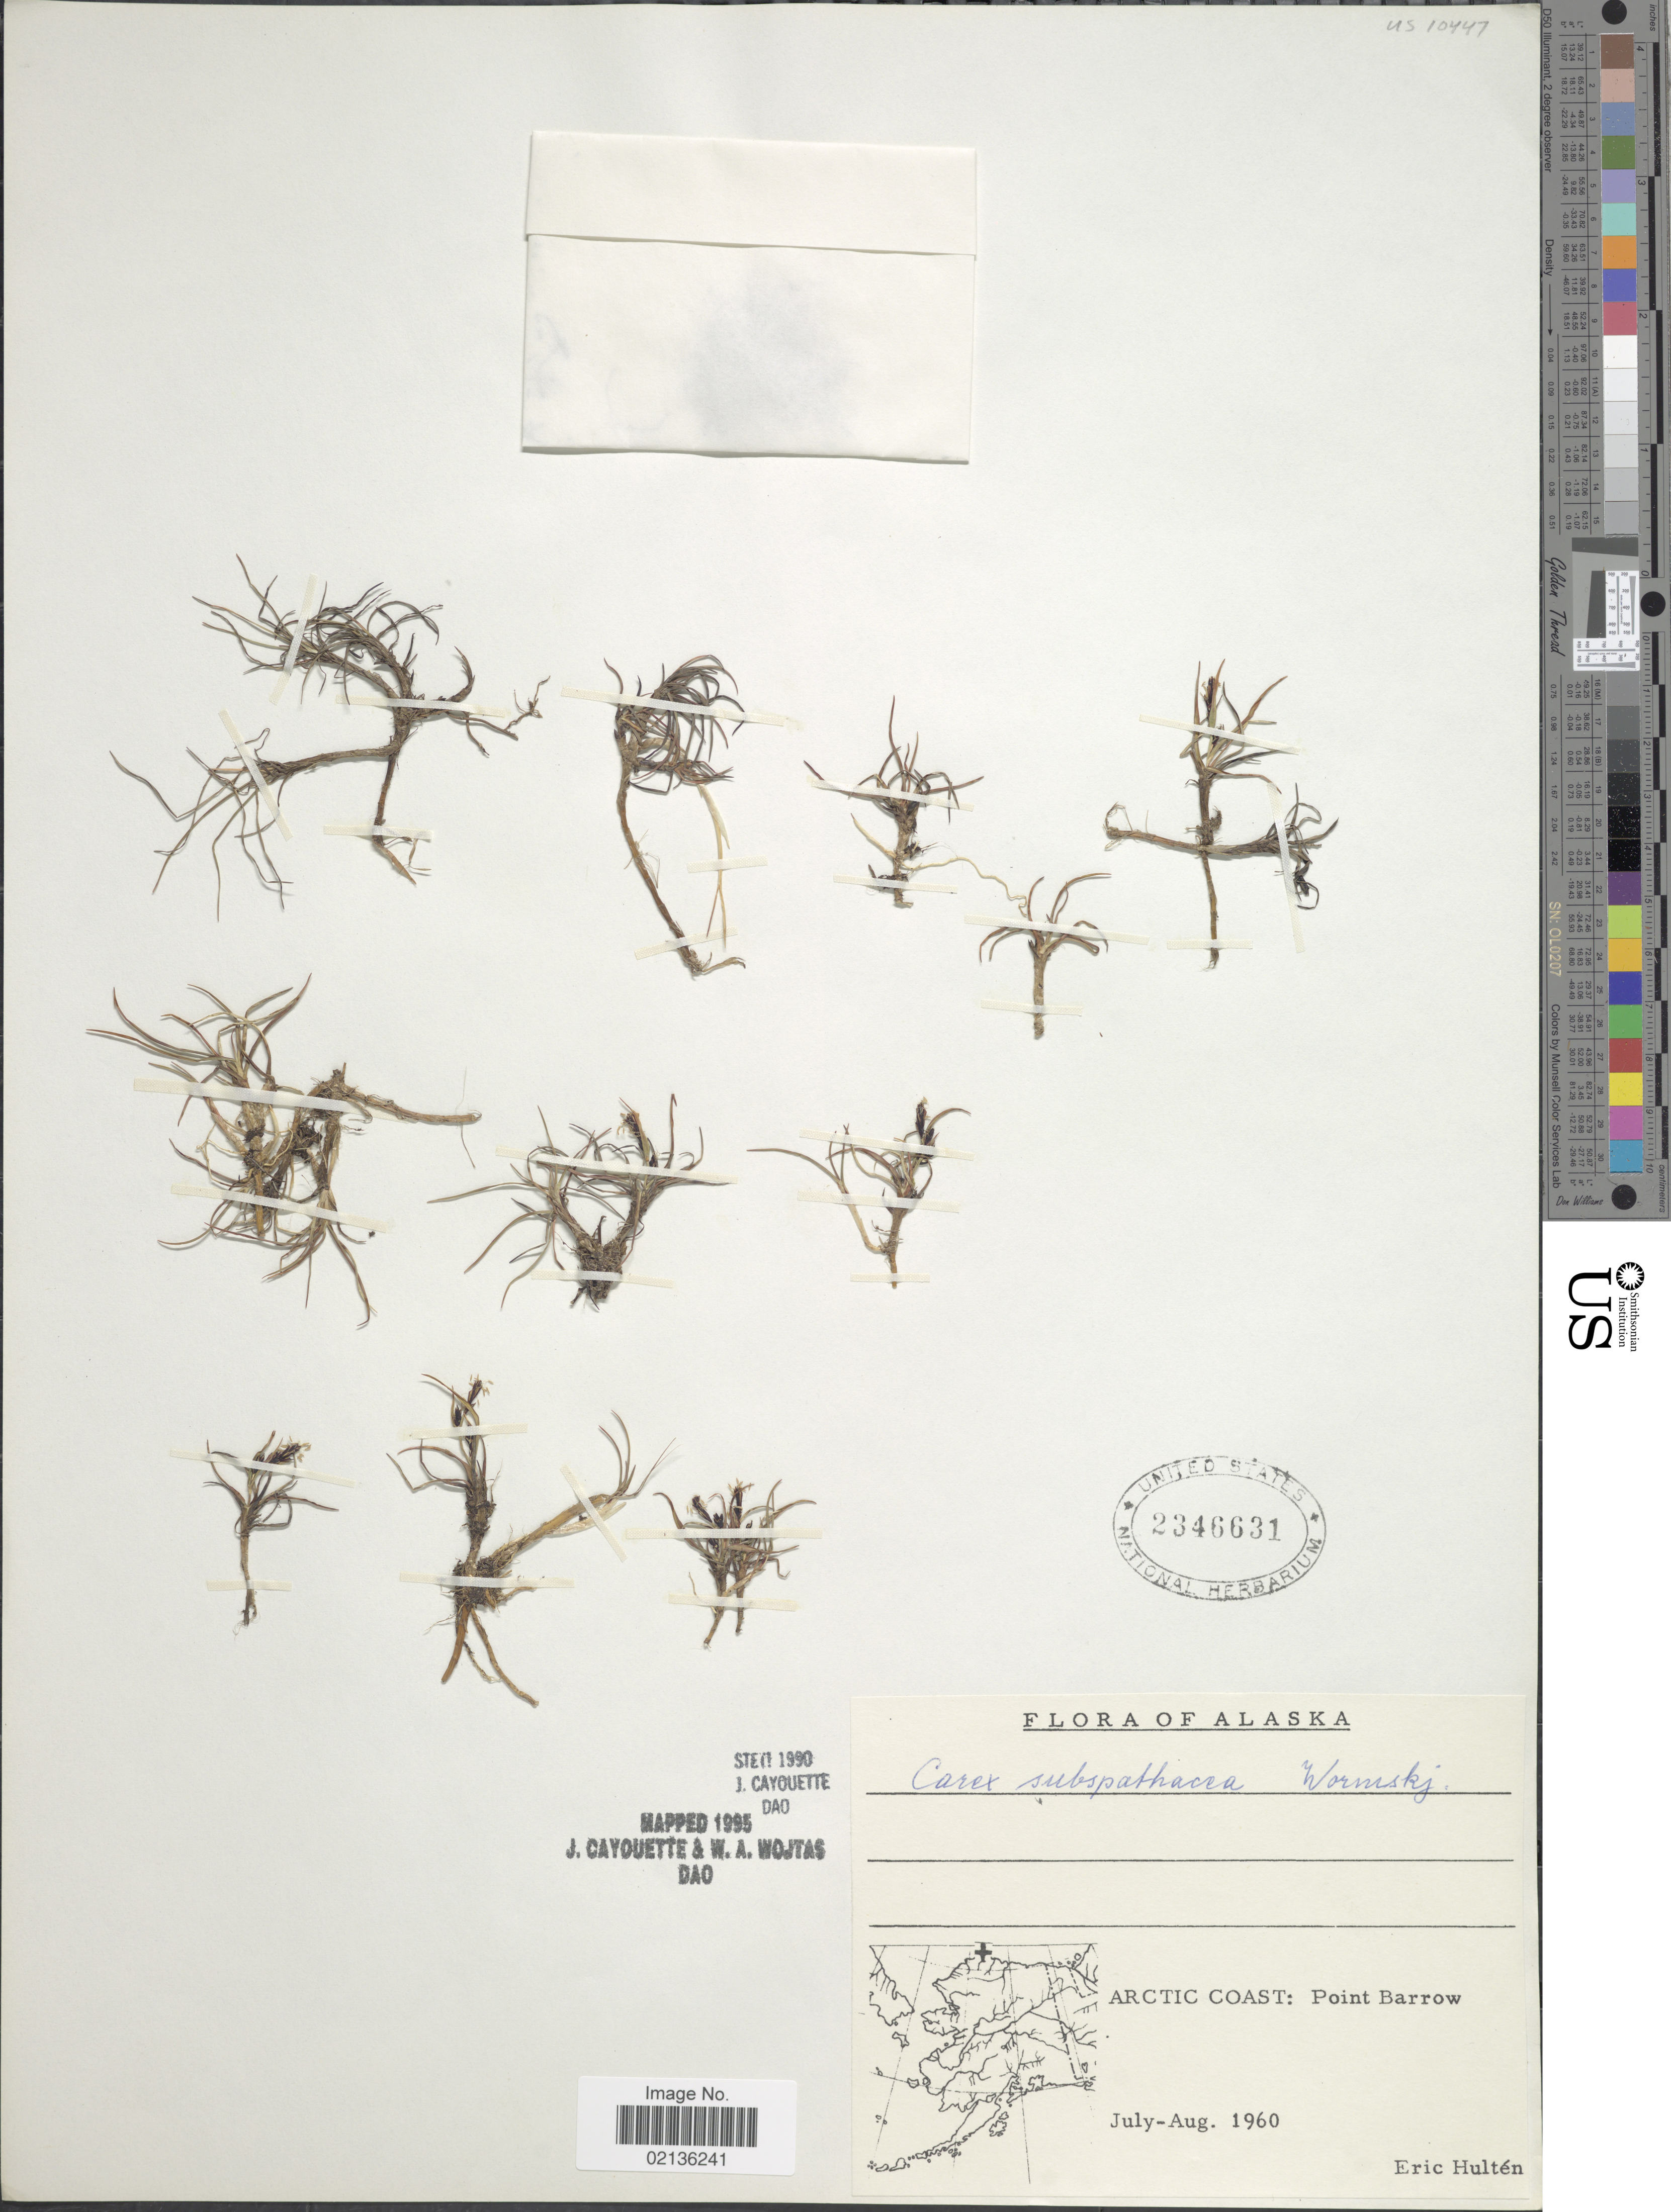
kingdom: Plantae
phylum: Tracheophyta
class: Liliopsida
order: Poales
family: Cyperaceae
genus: Carex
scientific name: Carex subspathacea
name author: Wormsk. ex Hornem.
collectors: E. G. Hultén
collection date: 1960-07/1960-08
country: United States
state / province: Alaska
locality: Arctic Coast: Point Barrow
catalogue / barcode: US 2346631